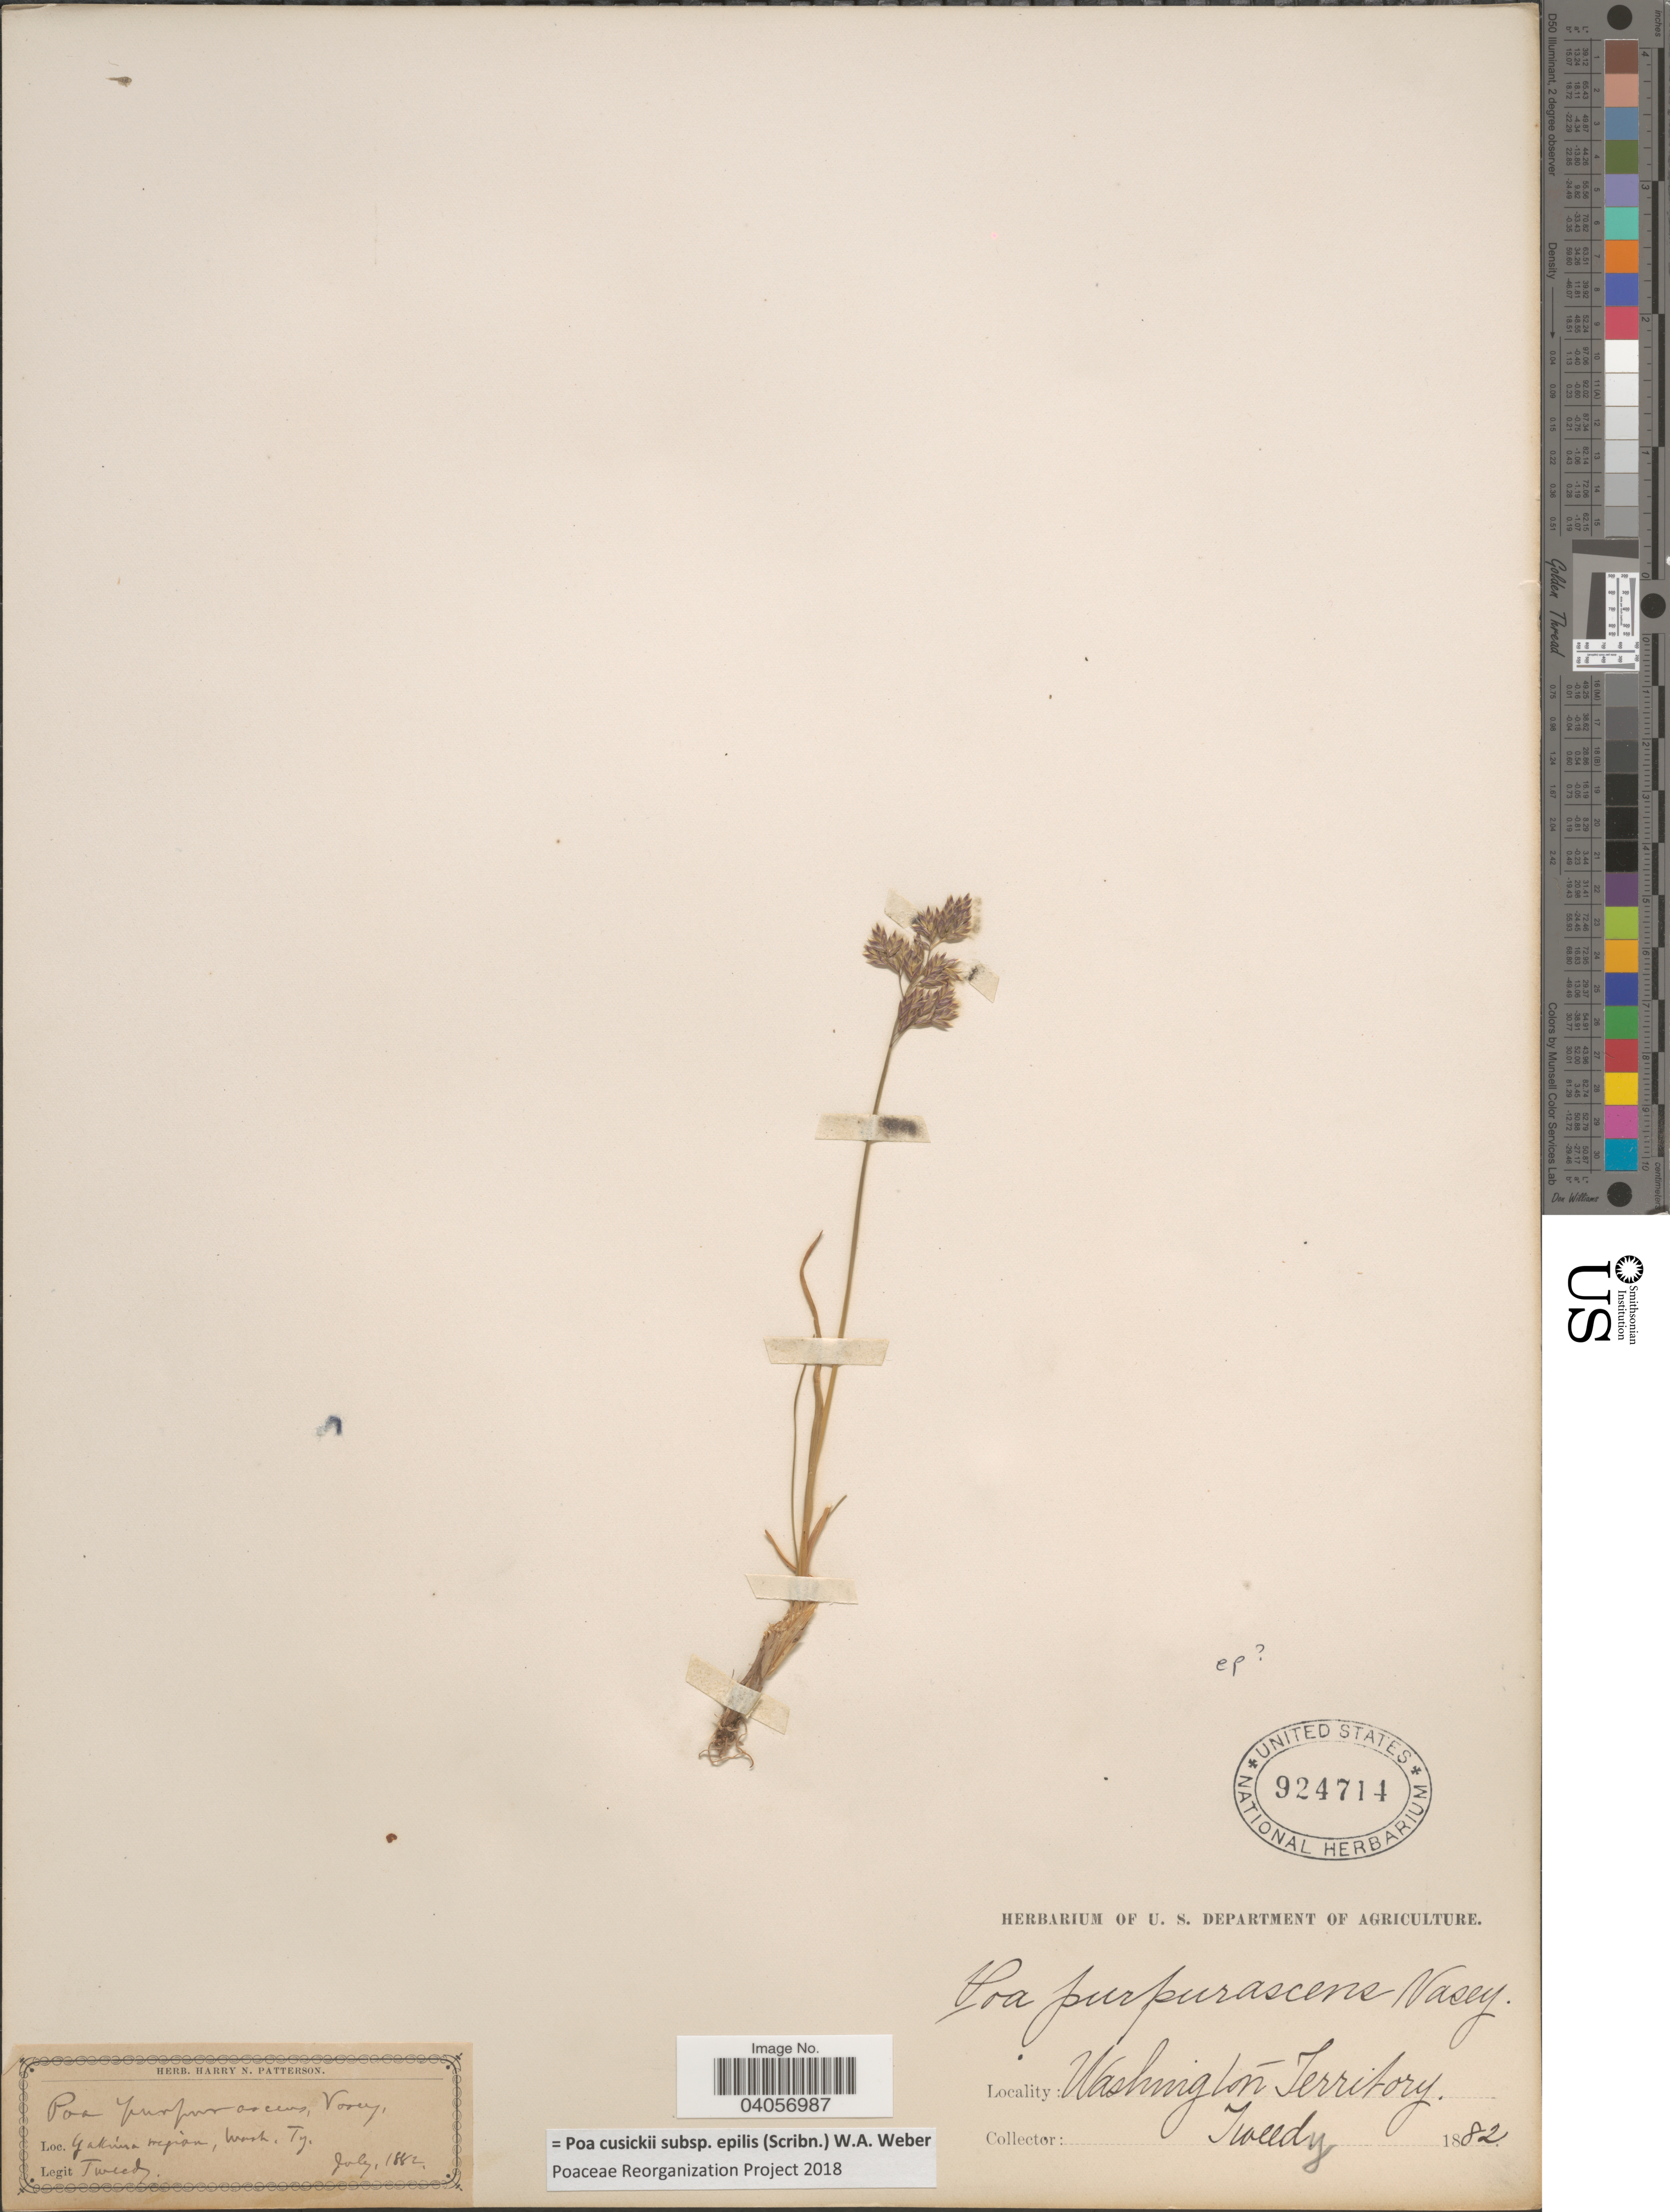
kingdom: Plantae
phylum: Tracheophyta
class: Liliopsida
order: Poales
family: Poaceae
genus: Poa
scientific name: Poa cusickii subsp. epilis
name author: (Scribn.) W.A. Weber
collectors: Tweedy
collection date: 1882-07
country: United States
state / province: Washington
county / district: Yakima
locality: Yakima region, Washington Territory.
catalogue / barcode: US 924714